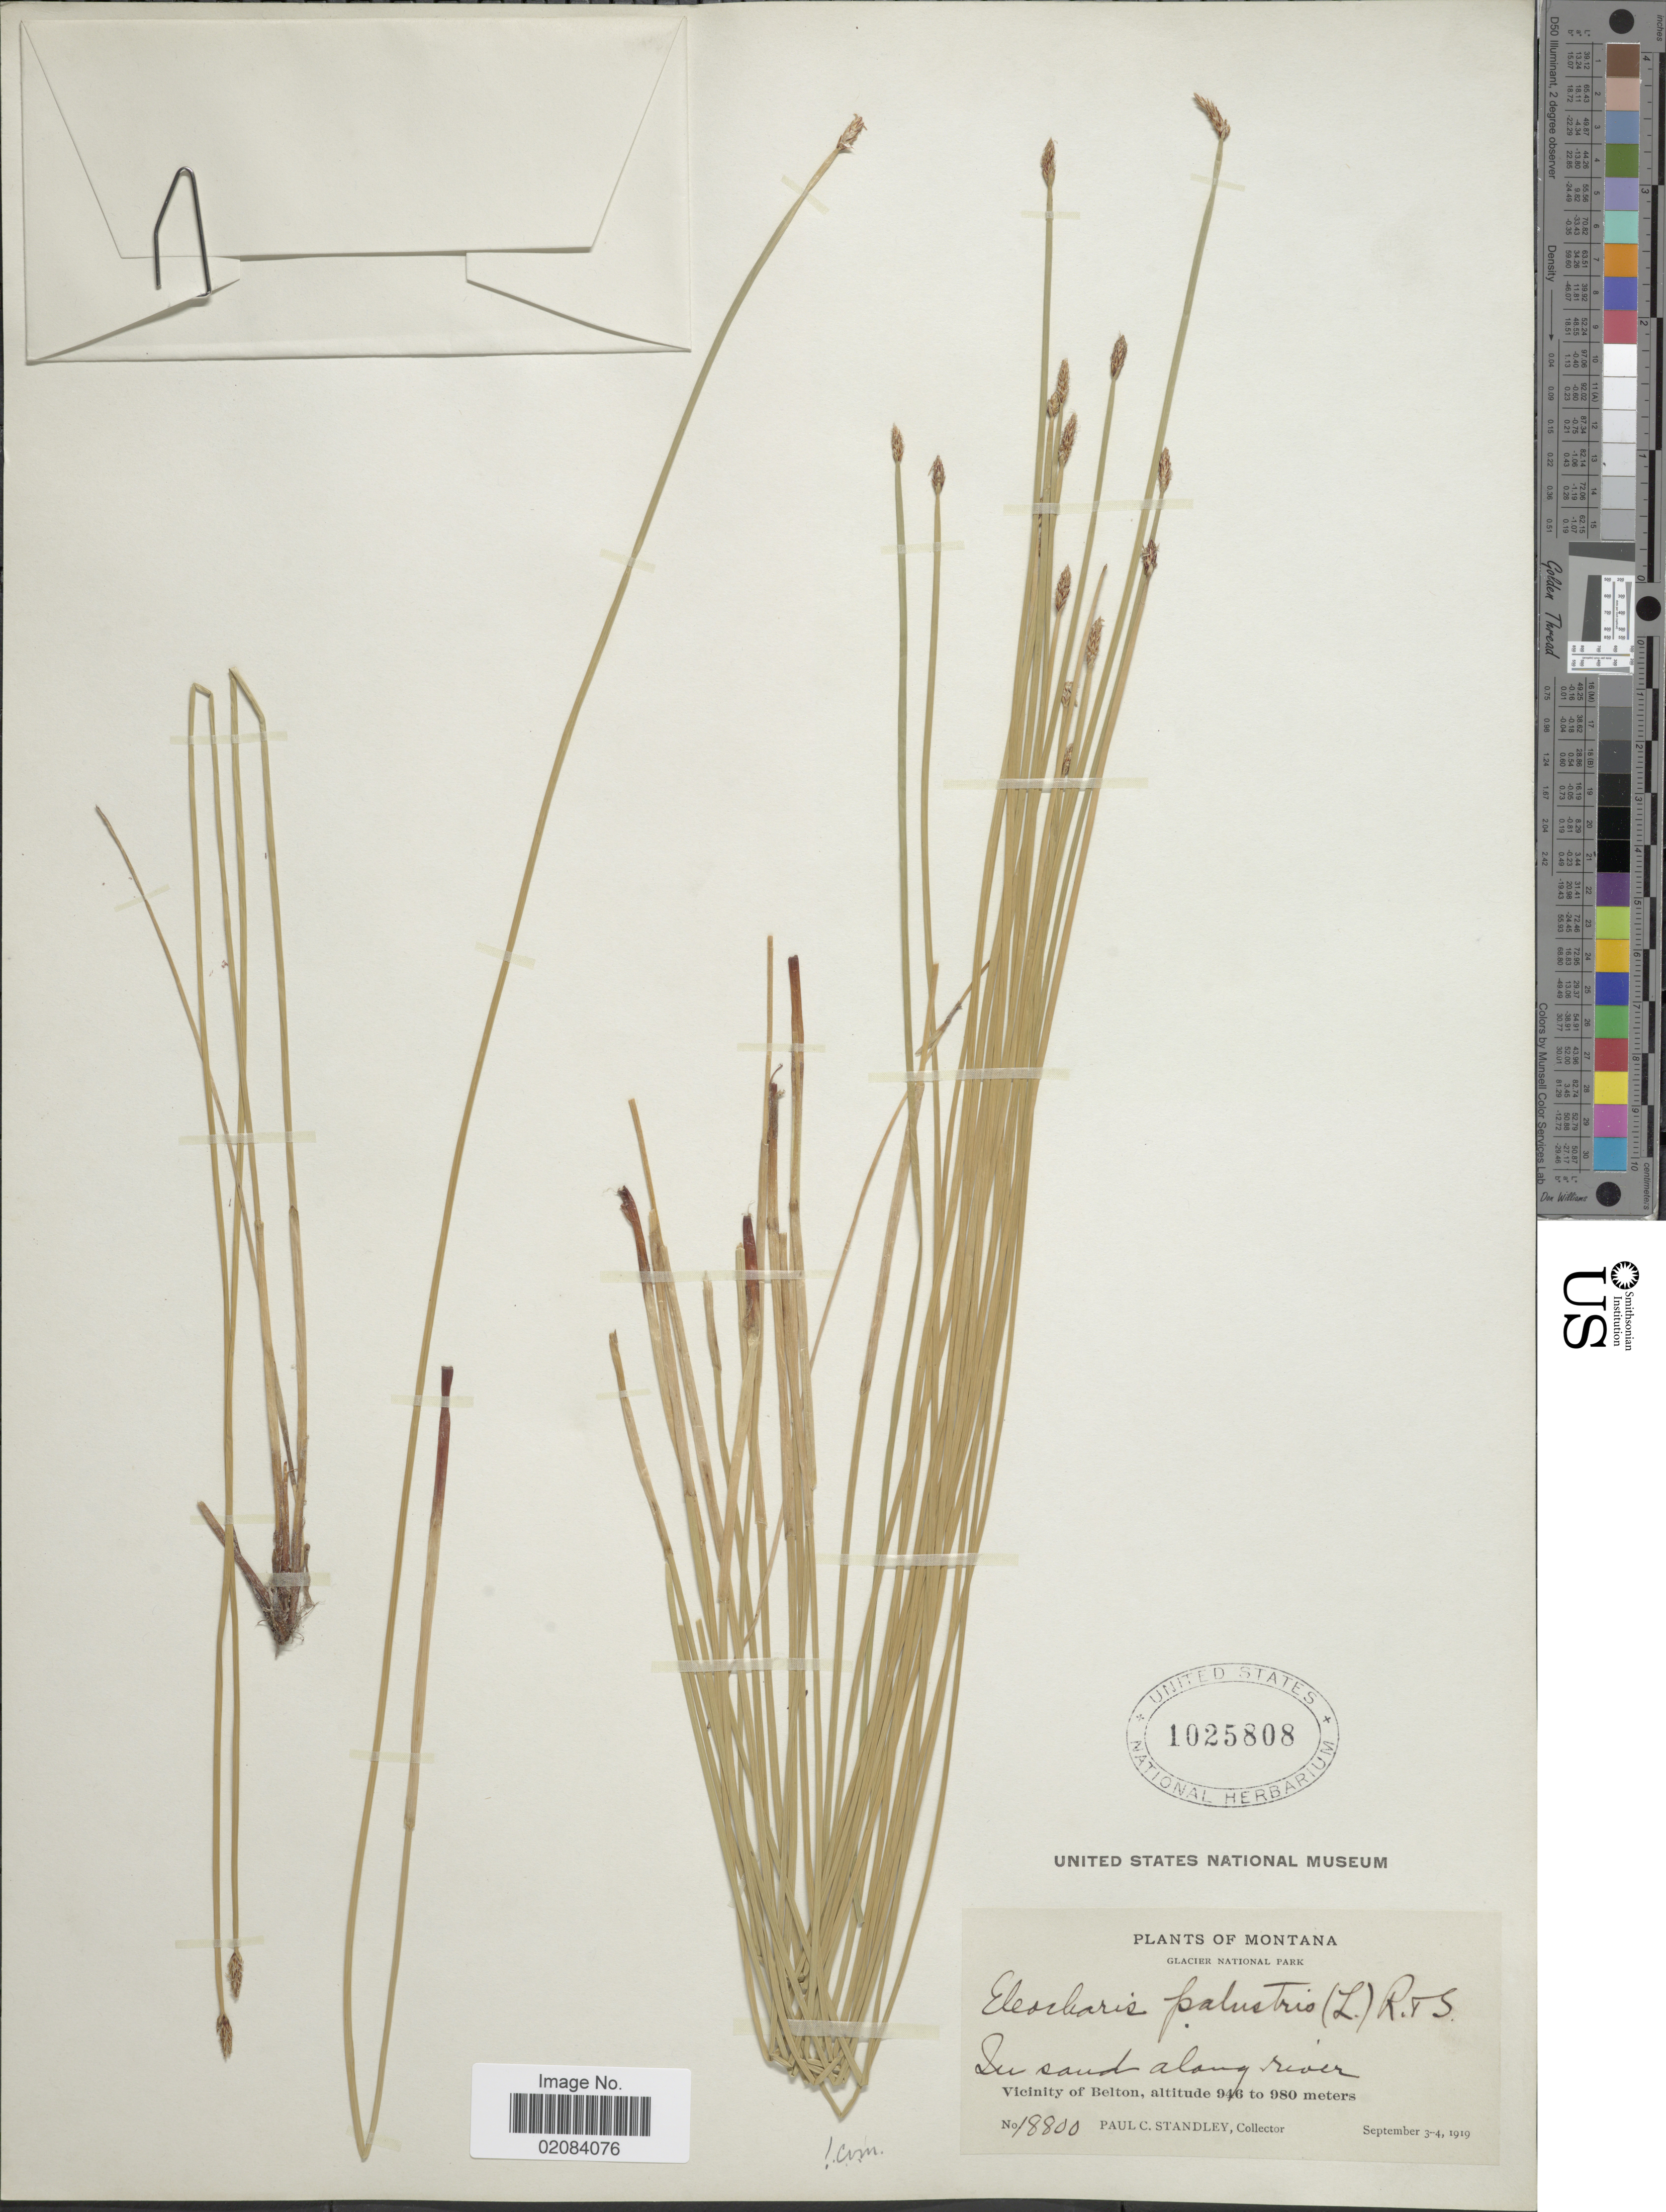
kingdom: Plantae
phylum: Tracheophyta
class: Liliopsida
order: Poales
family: Cyperaceae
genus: Eleocharis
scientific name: Eleocharis palustris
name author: (L.) Roem. & Schult.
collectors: P. C. Standley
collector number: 18800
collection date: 1919-09-03/1919-09-04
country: United States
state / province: Montana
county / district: Flathead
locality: Glacier National Park, In sand along river, Vicinity of Belton.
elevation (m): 946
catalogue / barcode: US 1025808